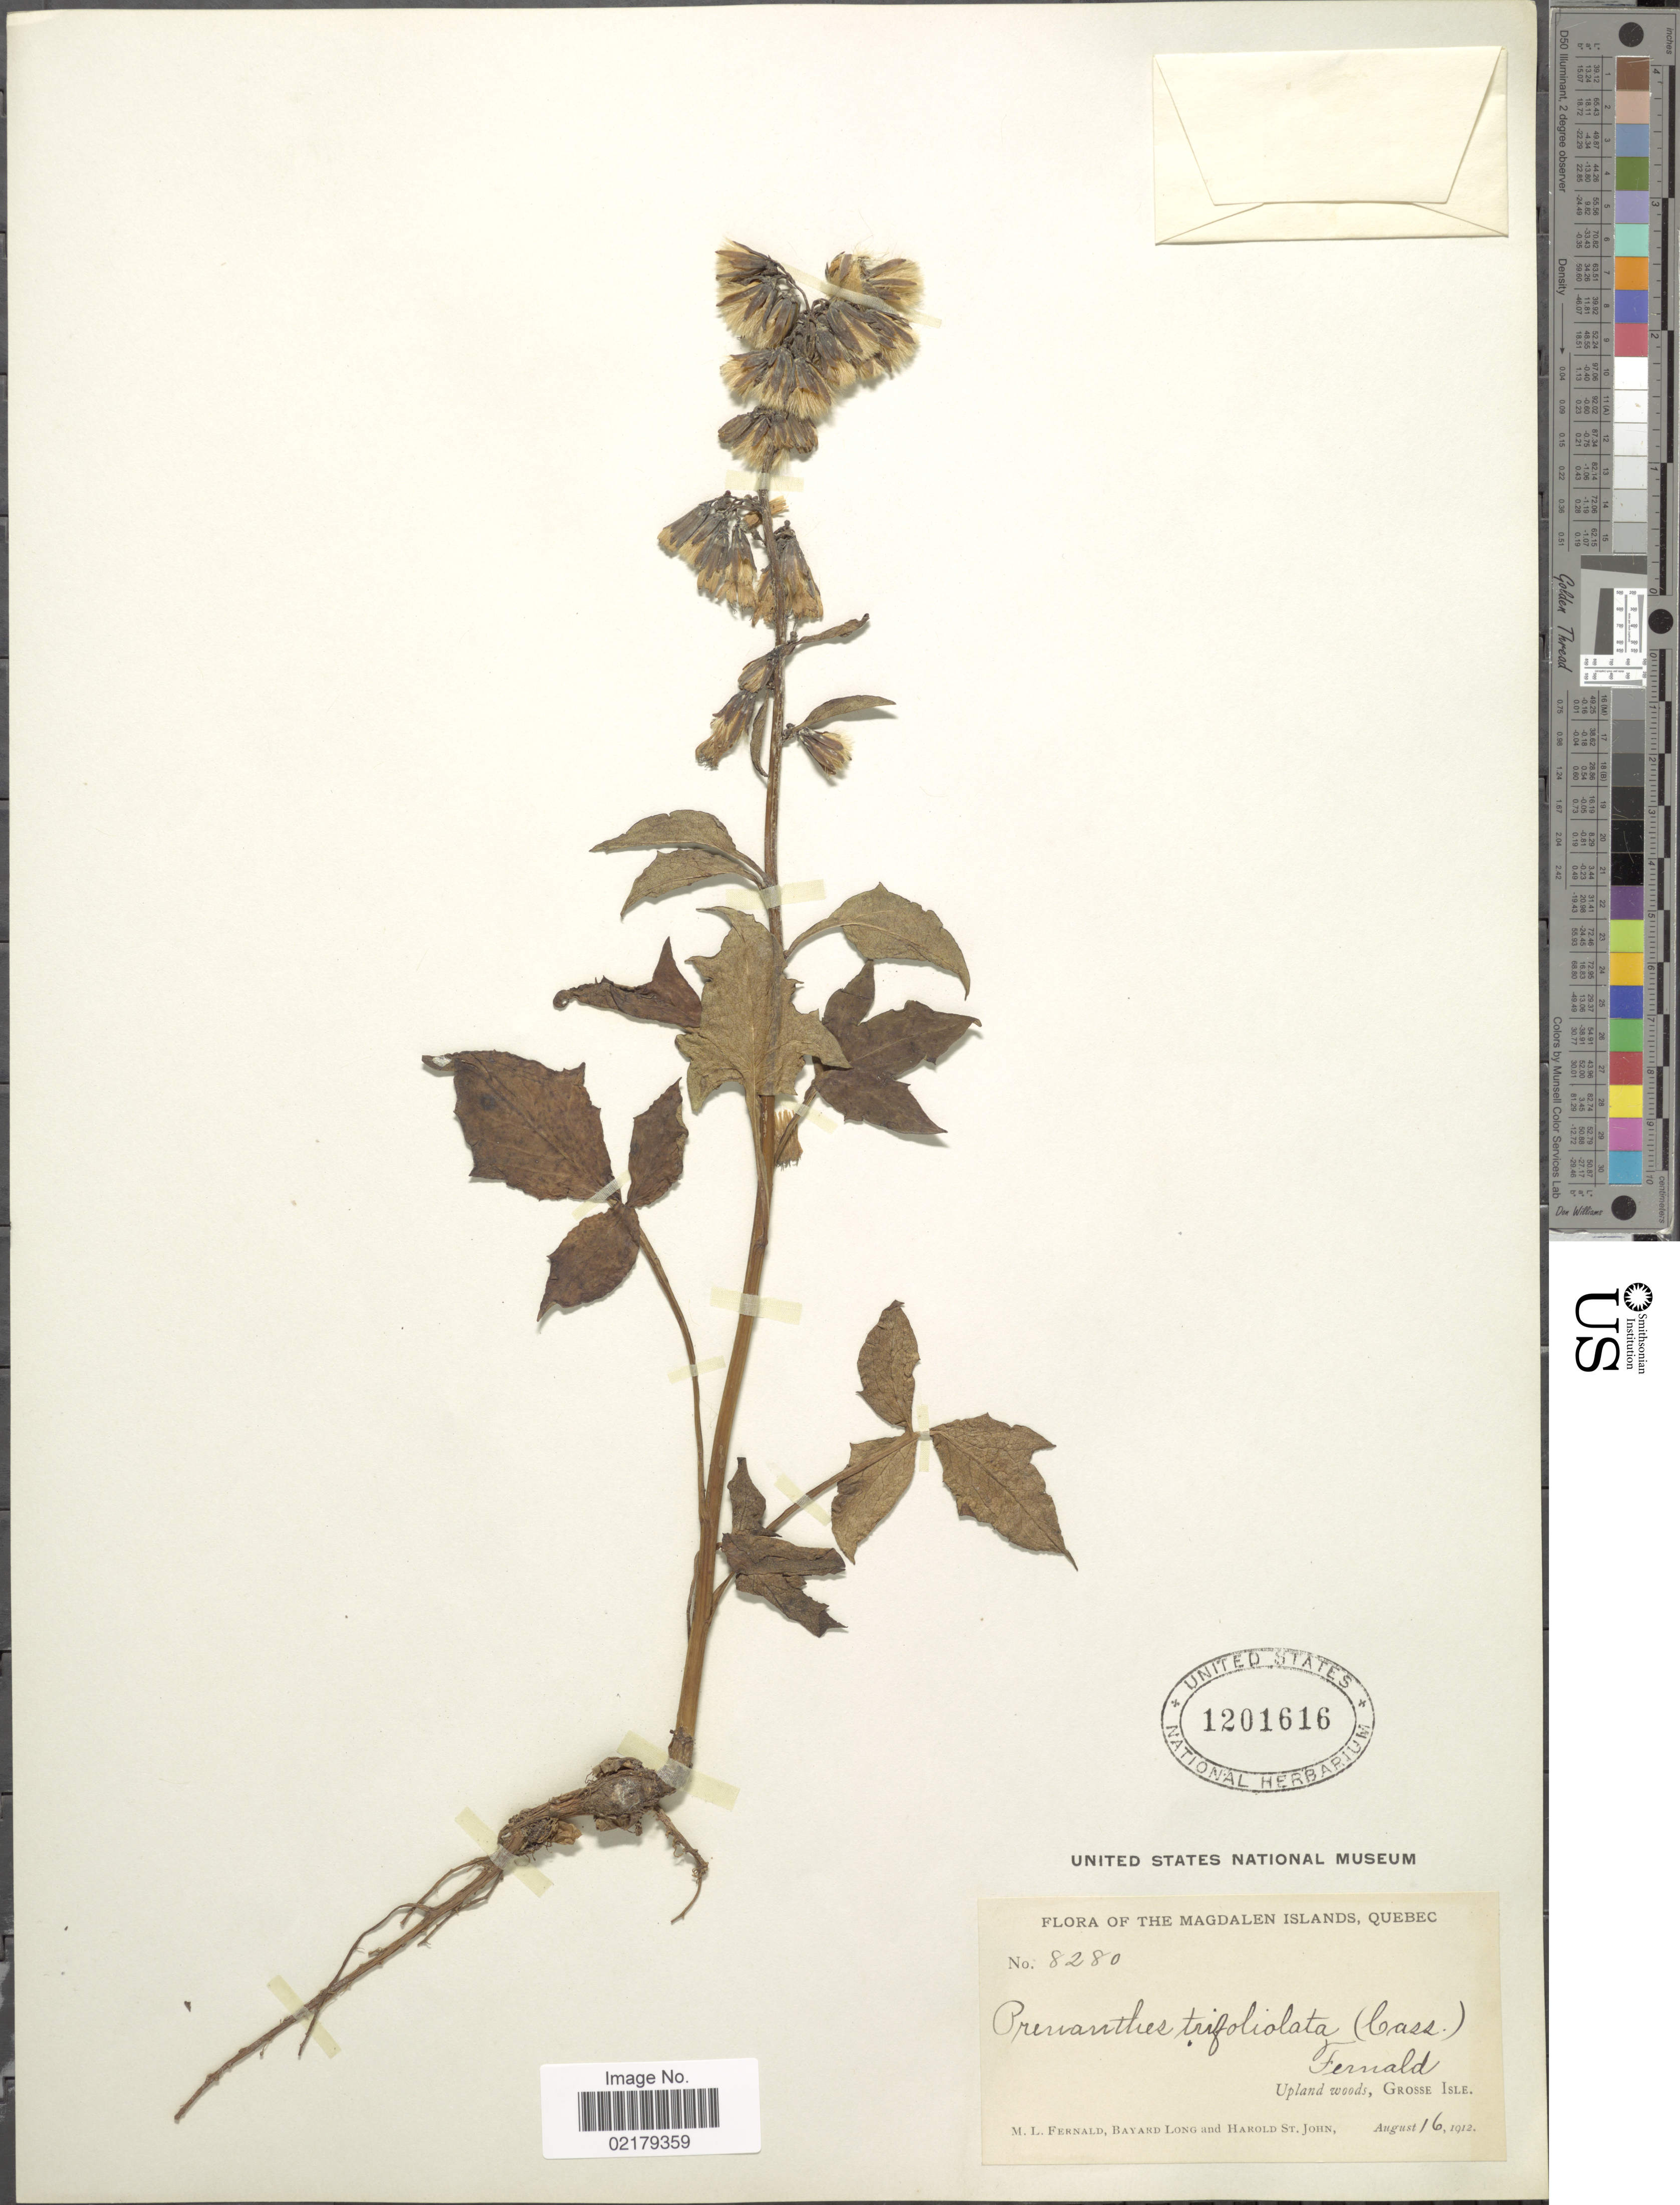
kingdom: Plantae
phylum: Tracheophyta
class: Magnoliopsida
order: Asterales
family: Asteraceae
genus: Nabalus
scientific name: Nabalus trifoliolatus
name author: Cass.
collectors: M. L. Fernald, B. Long & H. St. John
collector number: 8280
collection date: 1912-08-16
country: Canada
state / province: Quebec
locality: The Magdalen Islands, Upland woods, Fernald Grosse Isle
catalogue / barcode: US 1201616